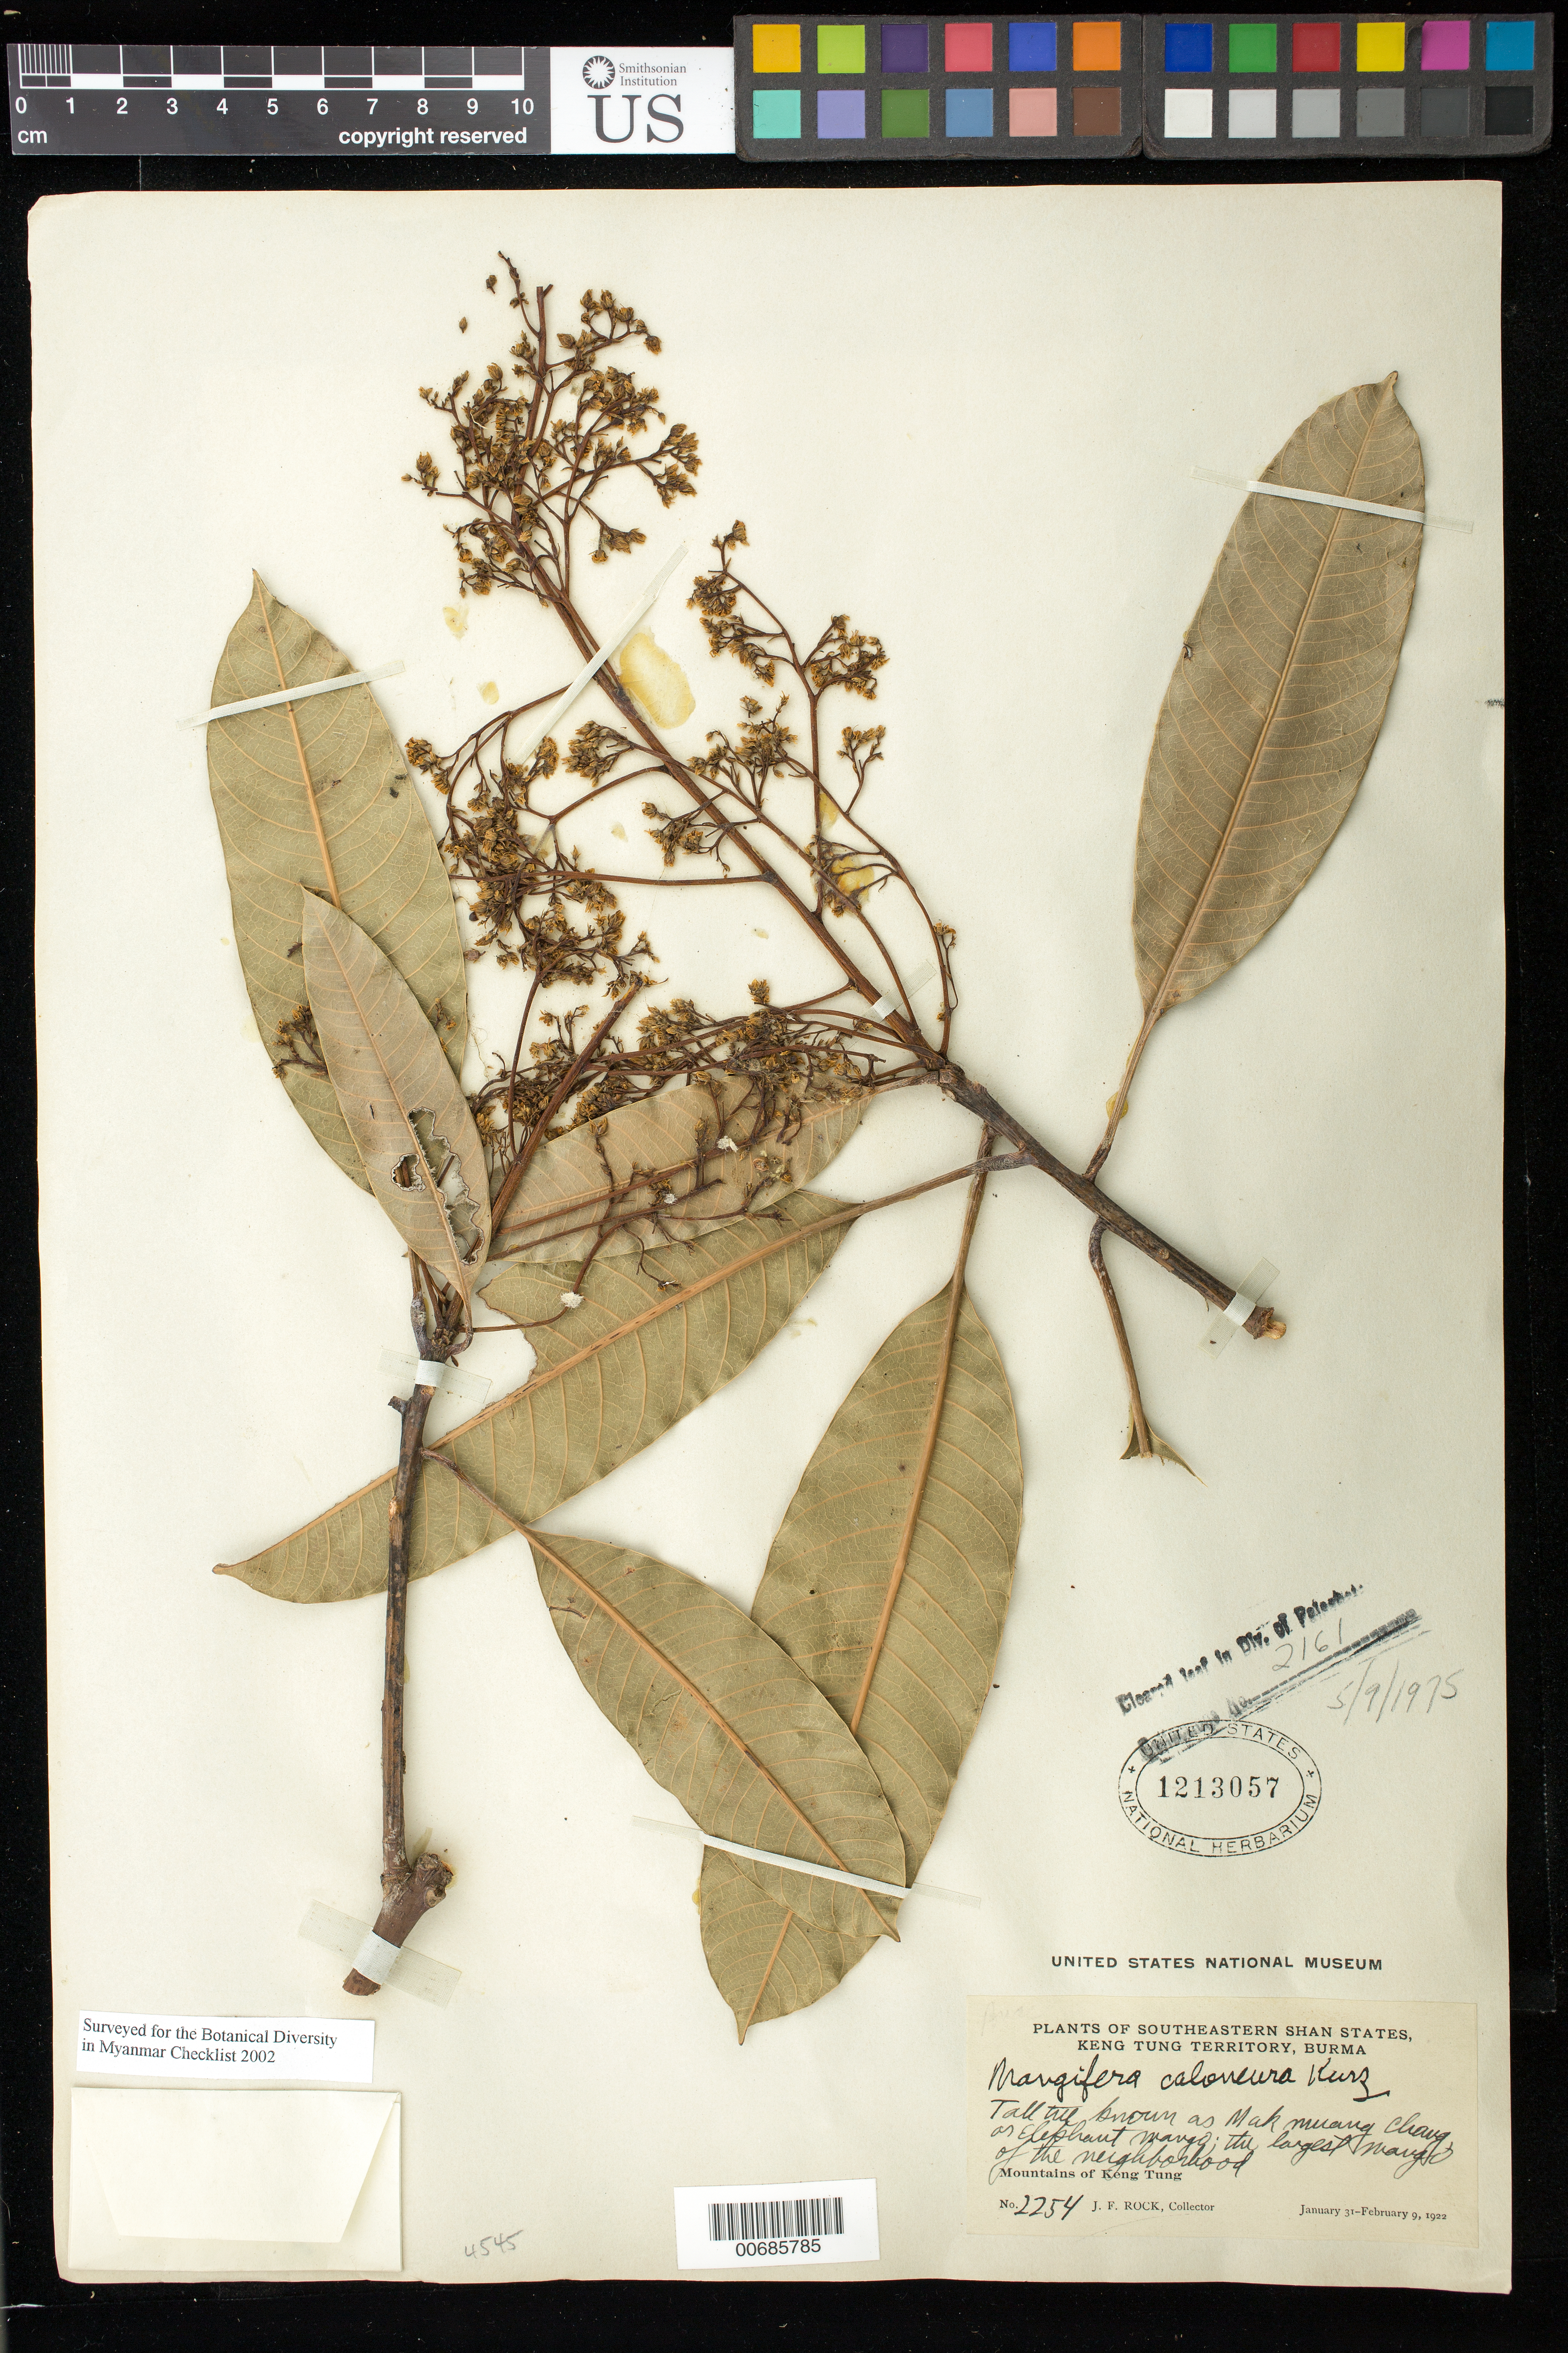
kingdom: Plantae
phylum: Tracheophyta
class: Magnoliopsida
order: Sapindales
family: Anacardiaceae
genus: Mangifera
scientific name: Mangifera caloneura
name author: Kurz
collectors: J. F. Rock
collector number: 2254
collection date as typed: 31 Jan 1922 to 01 Feb 1922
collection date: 1922-01-31/1922-02-01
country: Myanmar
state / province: Shan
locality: Southeastern Shan States, Keng Tung Terr., Keng Tung Mts.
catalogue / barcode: US 1213057